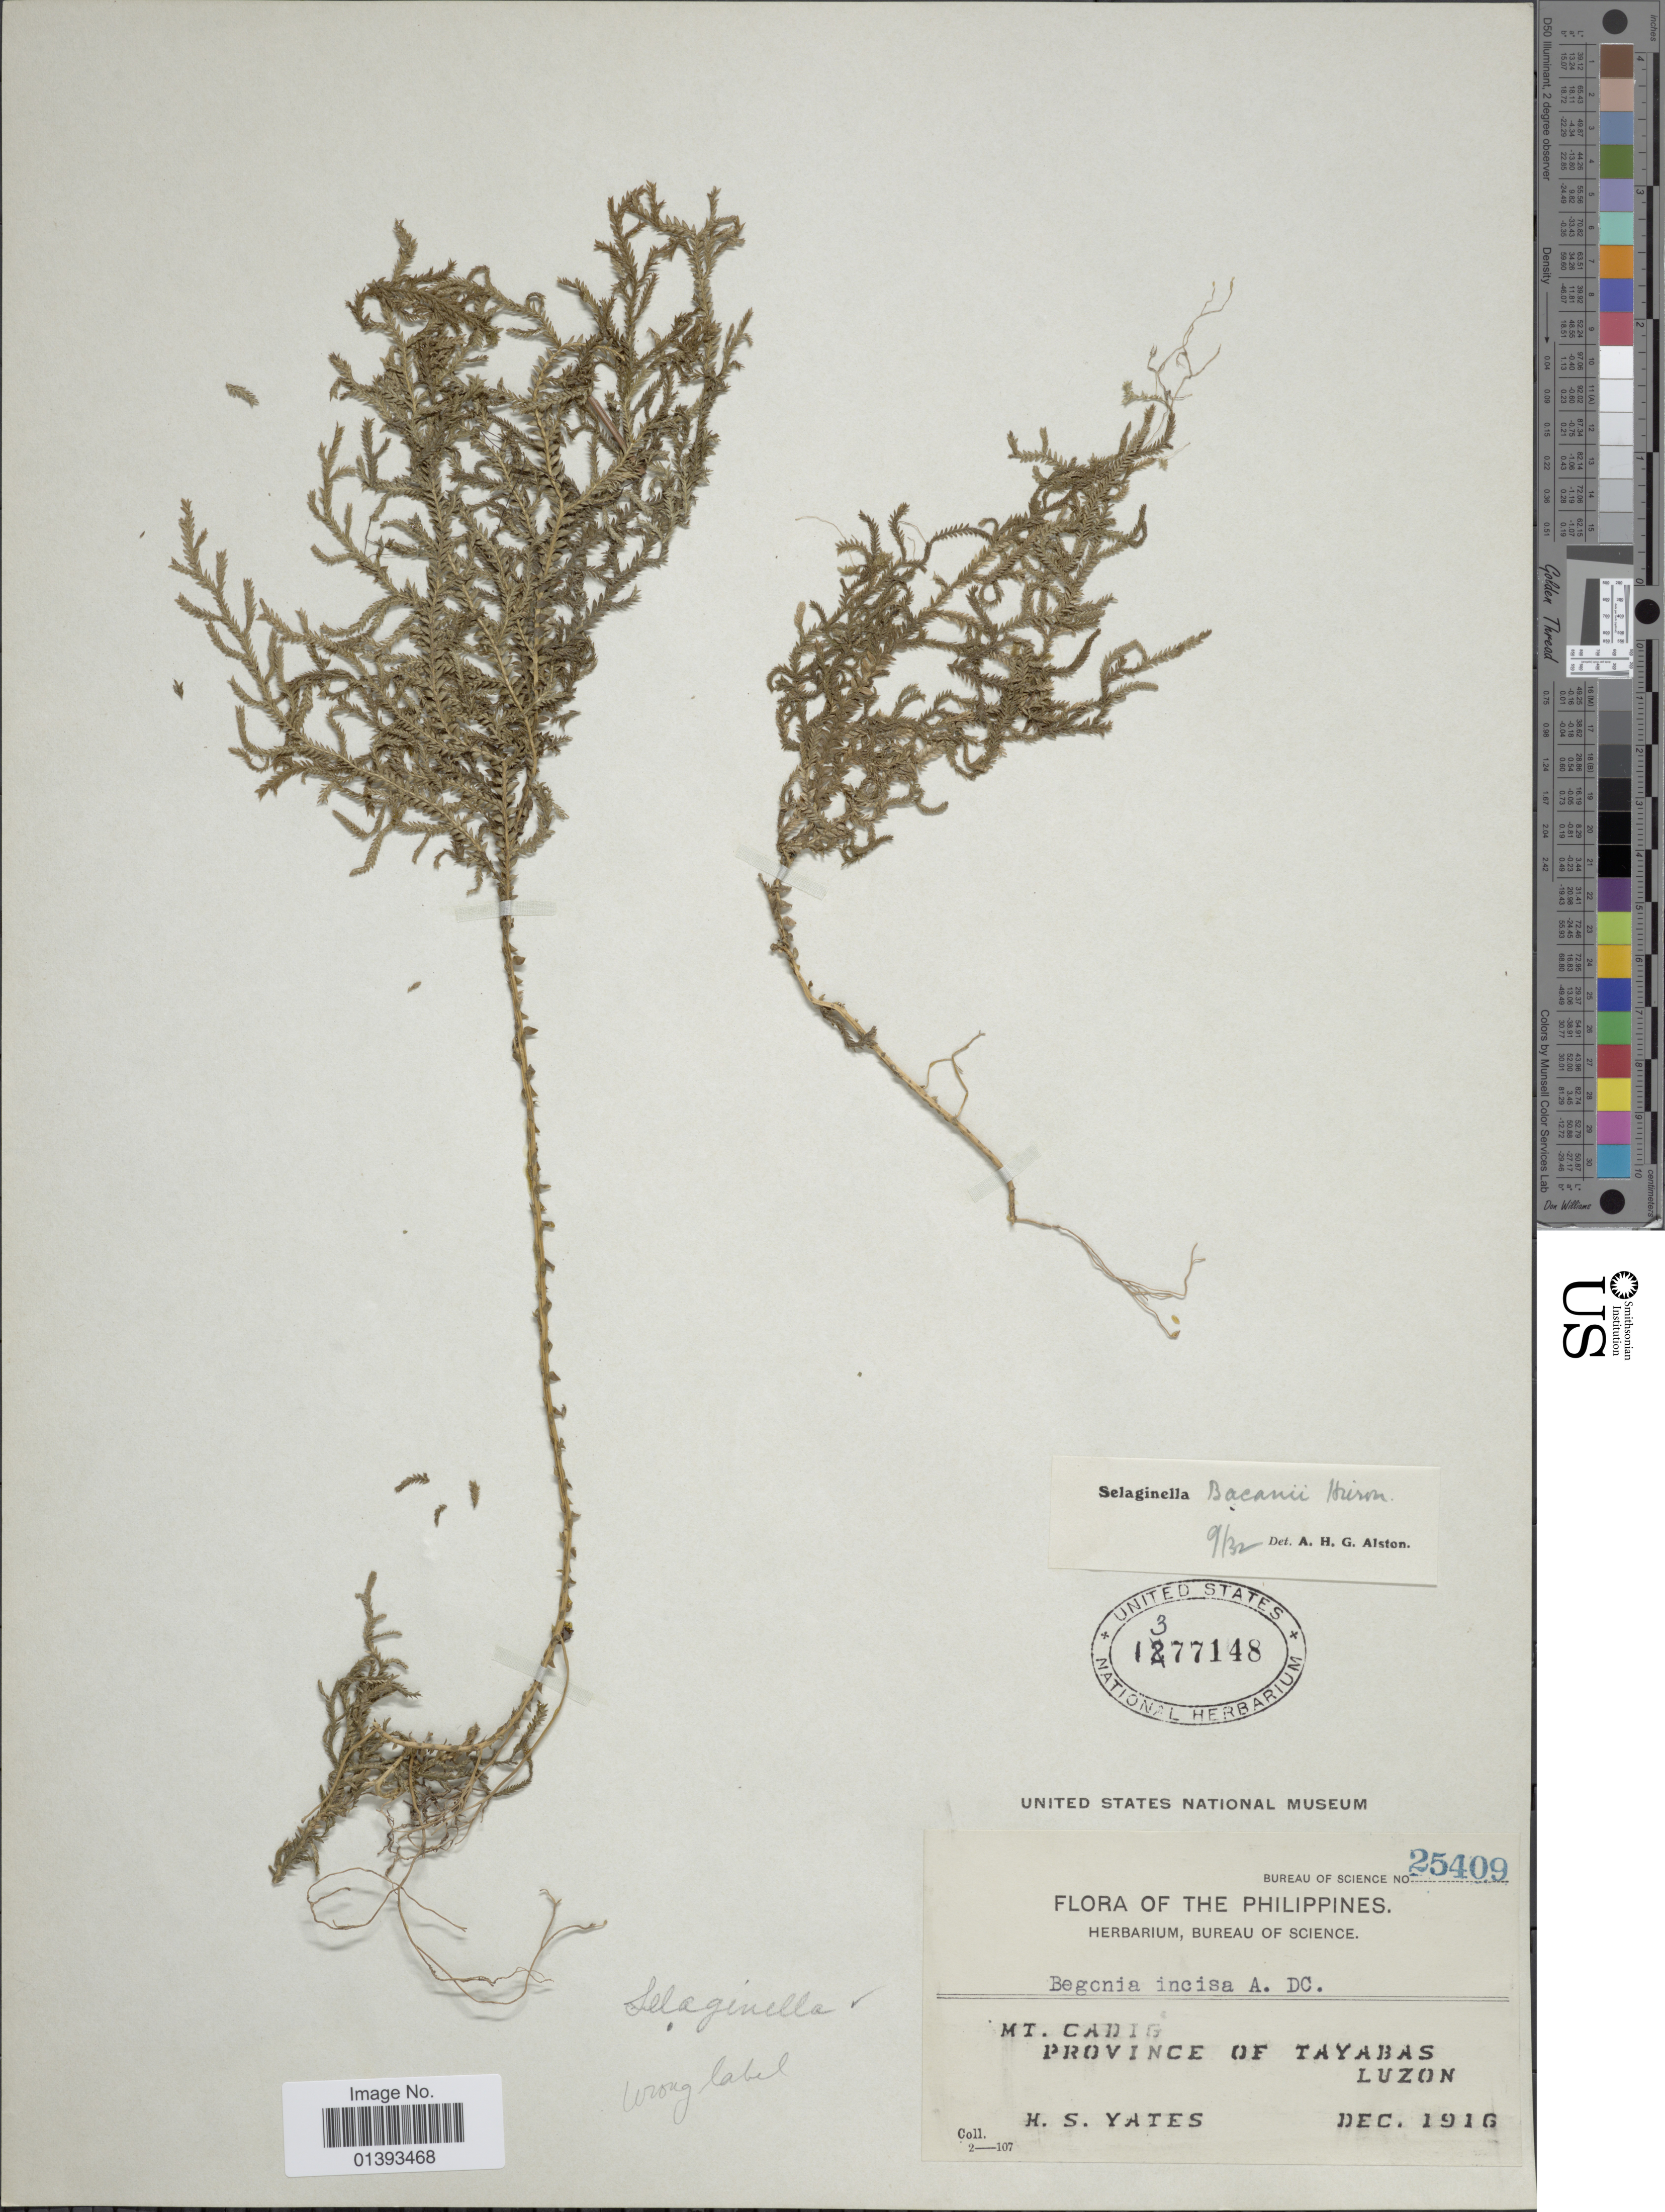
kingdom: Plantae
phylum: Tracheophyta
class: Lycopodiopsida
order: Selaginellales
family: Selaginellaceae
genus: Selaginella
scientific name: Selaginella aenea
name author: Warb.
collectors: H. S. Yates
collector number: Bureau of Science 25409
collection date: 1916-12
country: Philippines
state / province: Central Luzon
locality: Mt. Cadig, Province of Tayabas, Luzon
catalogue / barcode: US 1377148